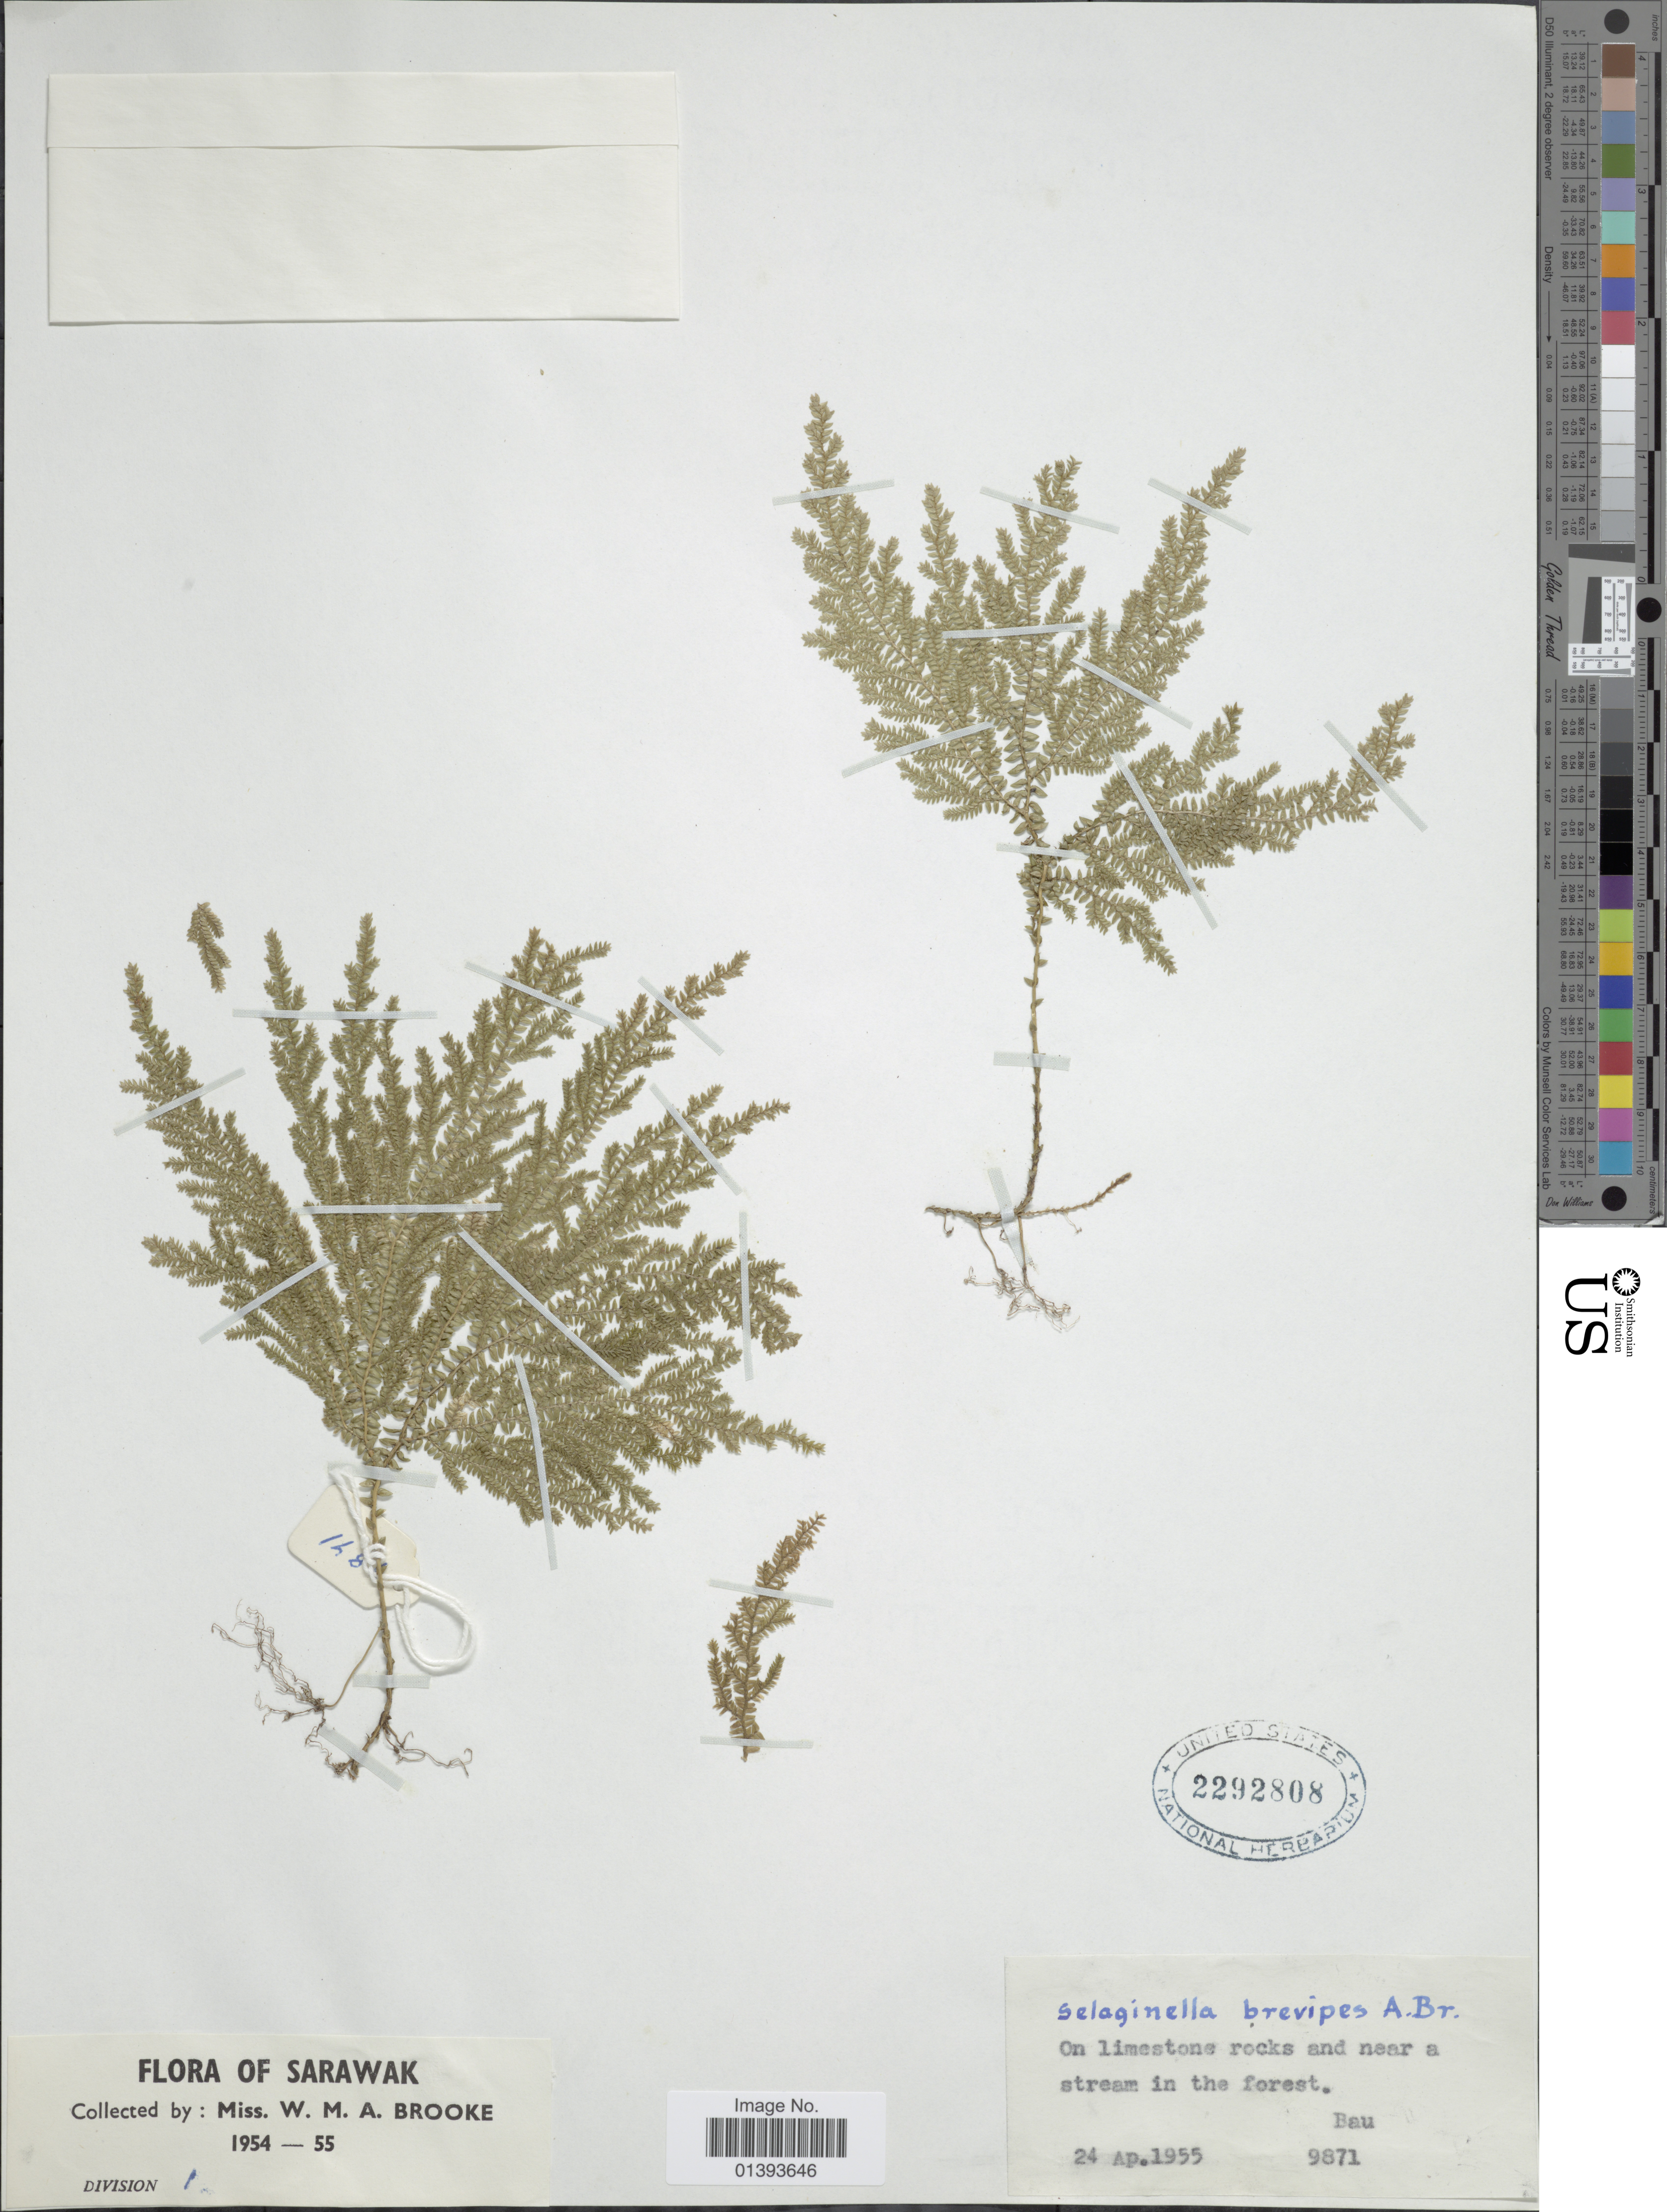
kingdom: Plantae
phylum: Tracheophyta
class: Lycopodiopsida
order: Selaginellales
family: Selaginellaceae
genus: Selaginella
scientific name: Selaginella brevipes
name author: A. Braun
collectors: W. Brooke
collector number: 9871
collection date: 1955-04-24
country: Malaysia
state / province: Sarawak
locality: Bau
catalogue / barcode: US 2292808